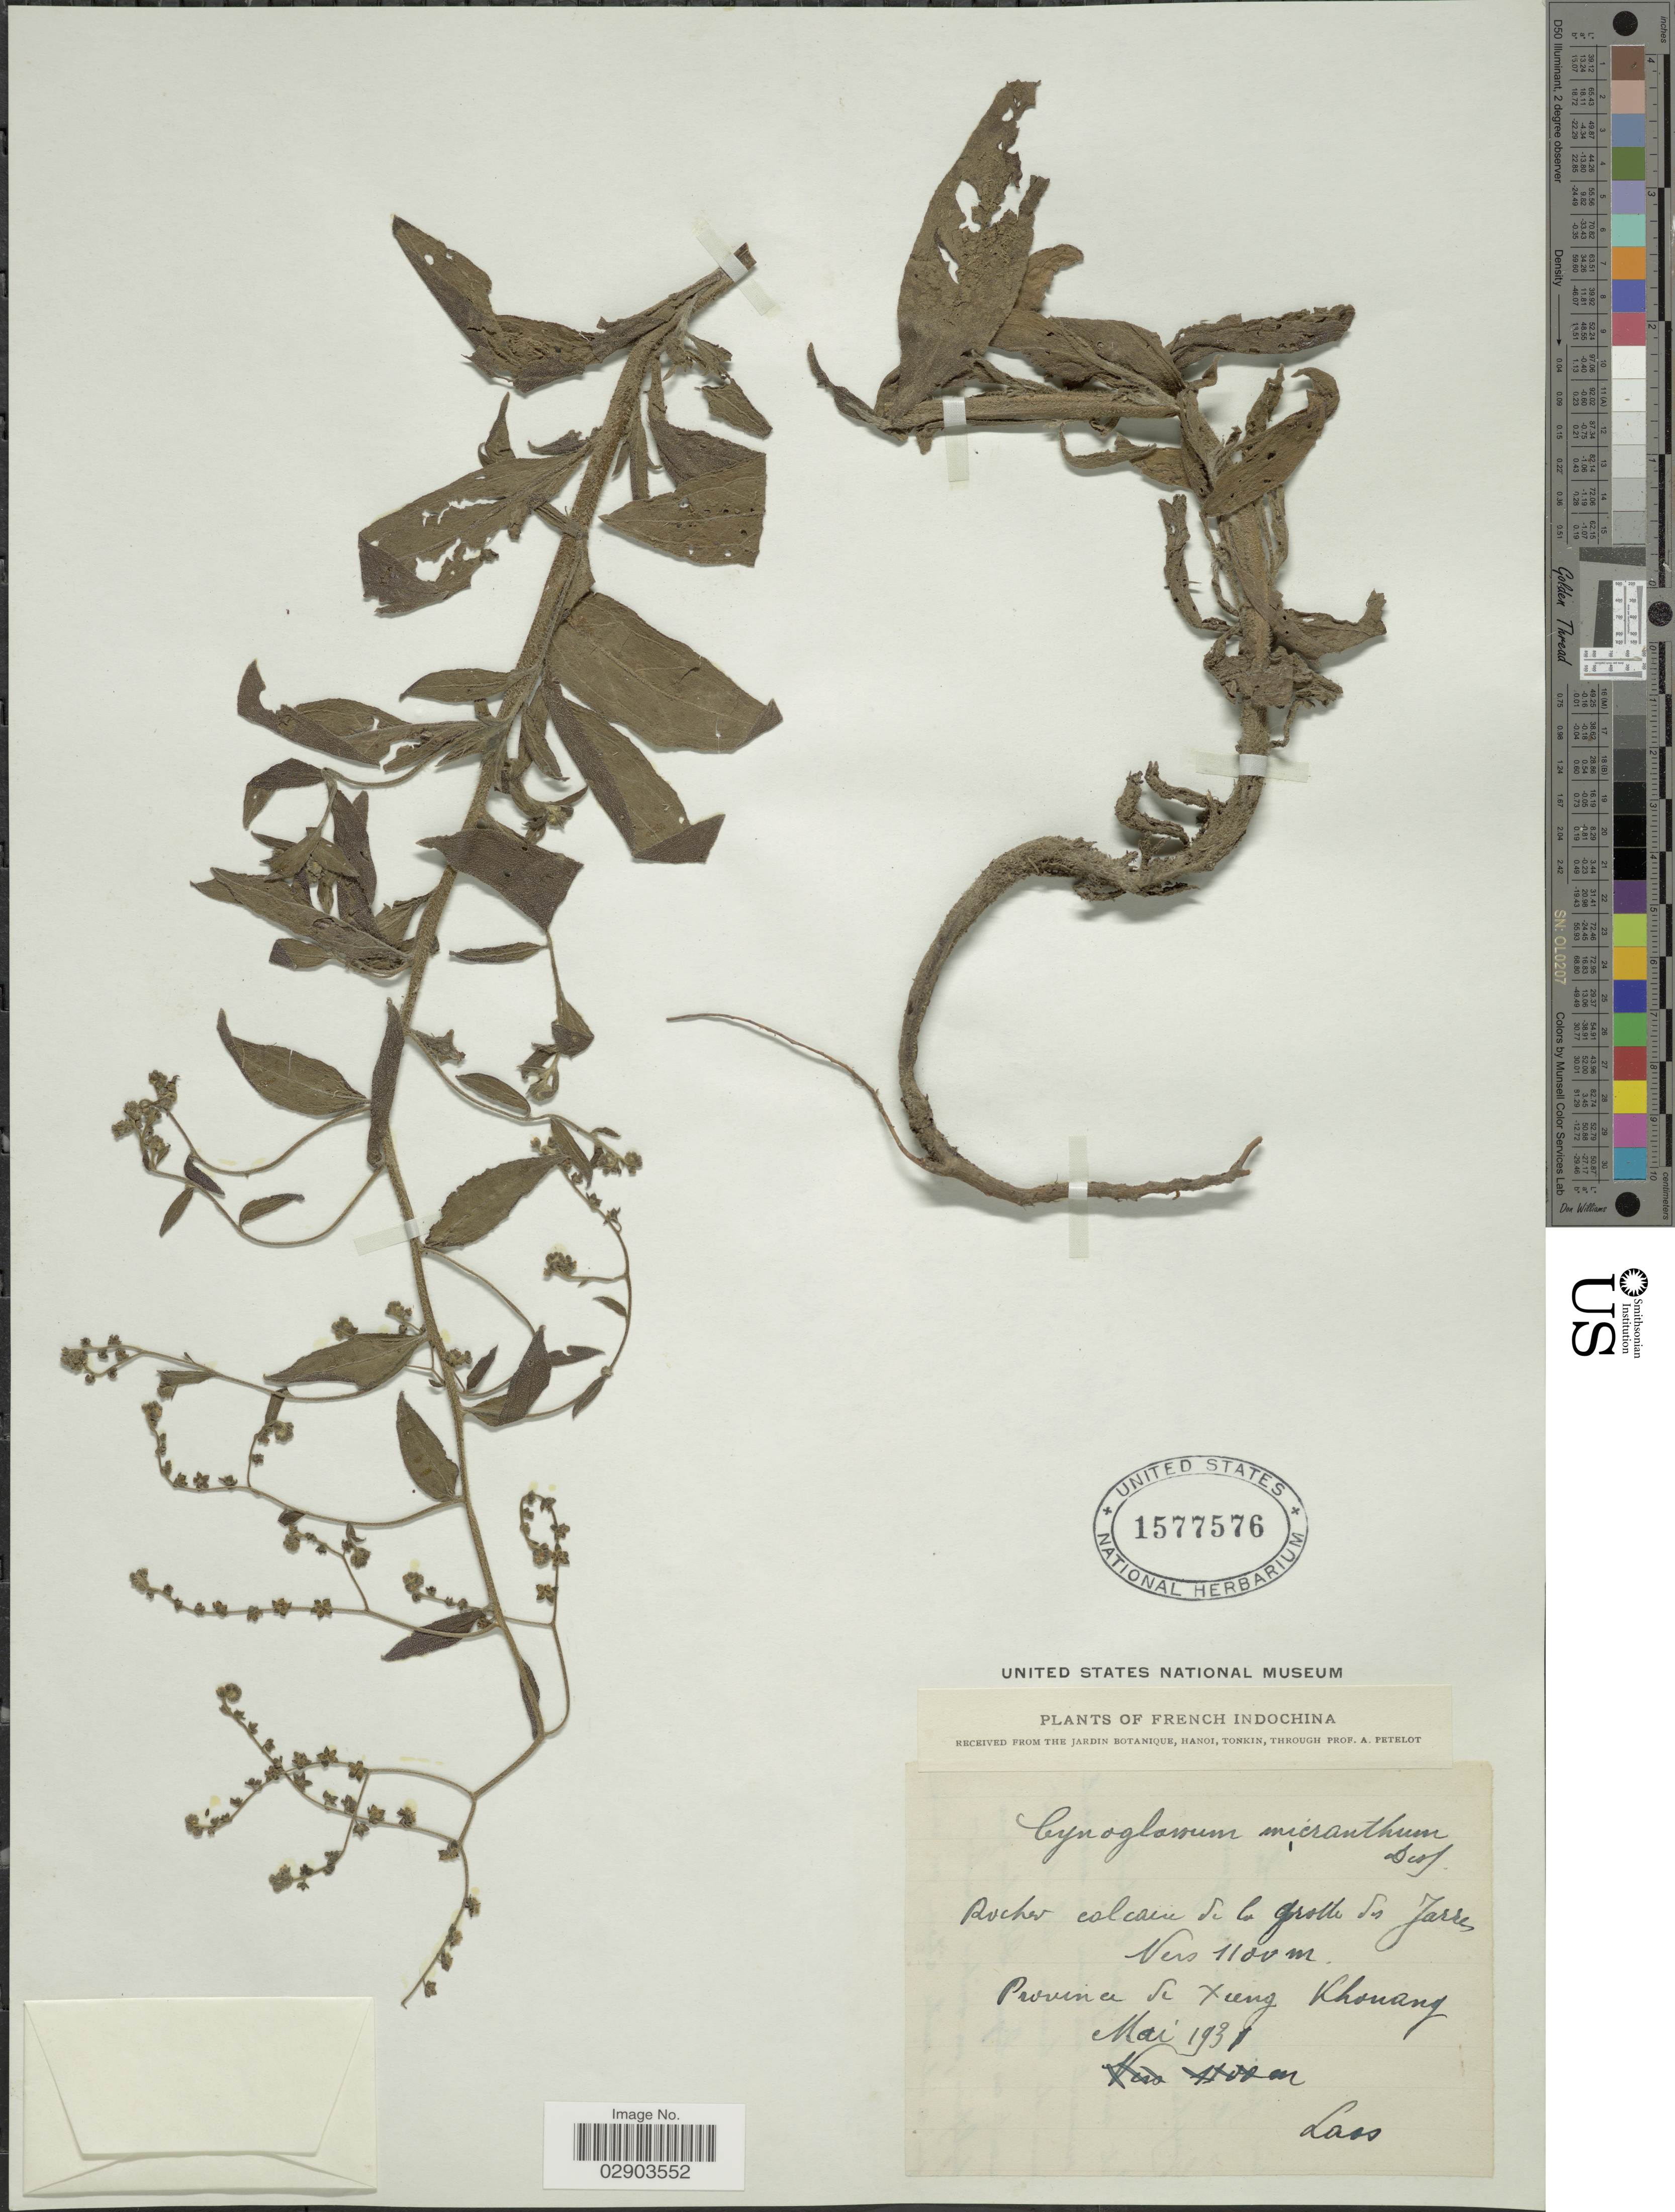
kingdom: Plantae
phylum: Tracheophyta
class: Magnoliopsida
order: Boraginales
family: Boraginaceae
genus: Cynoglossum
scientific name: Cynoglossum lanceolatum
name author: Forssk.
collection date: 1931-05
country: Laos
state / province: Xiangkhoang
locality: French Indochina, Province de Xieng Khouang, Roche calcaire de la grotte de Jarres.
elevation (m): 1100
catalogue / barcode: US 1577576